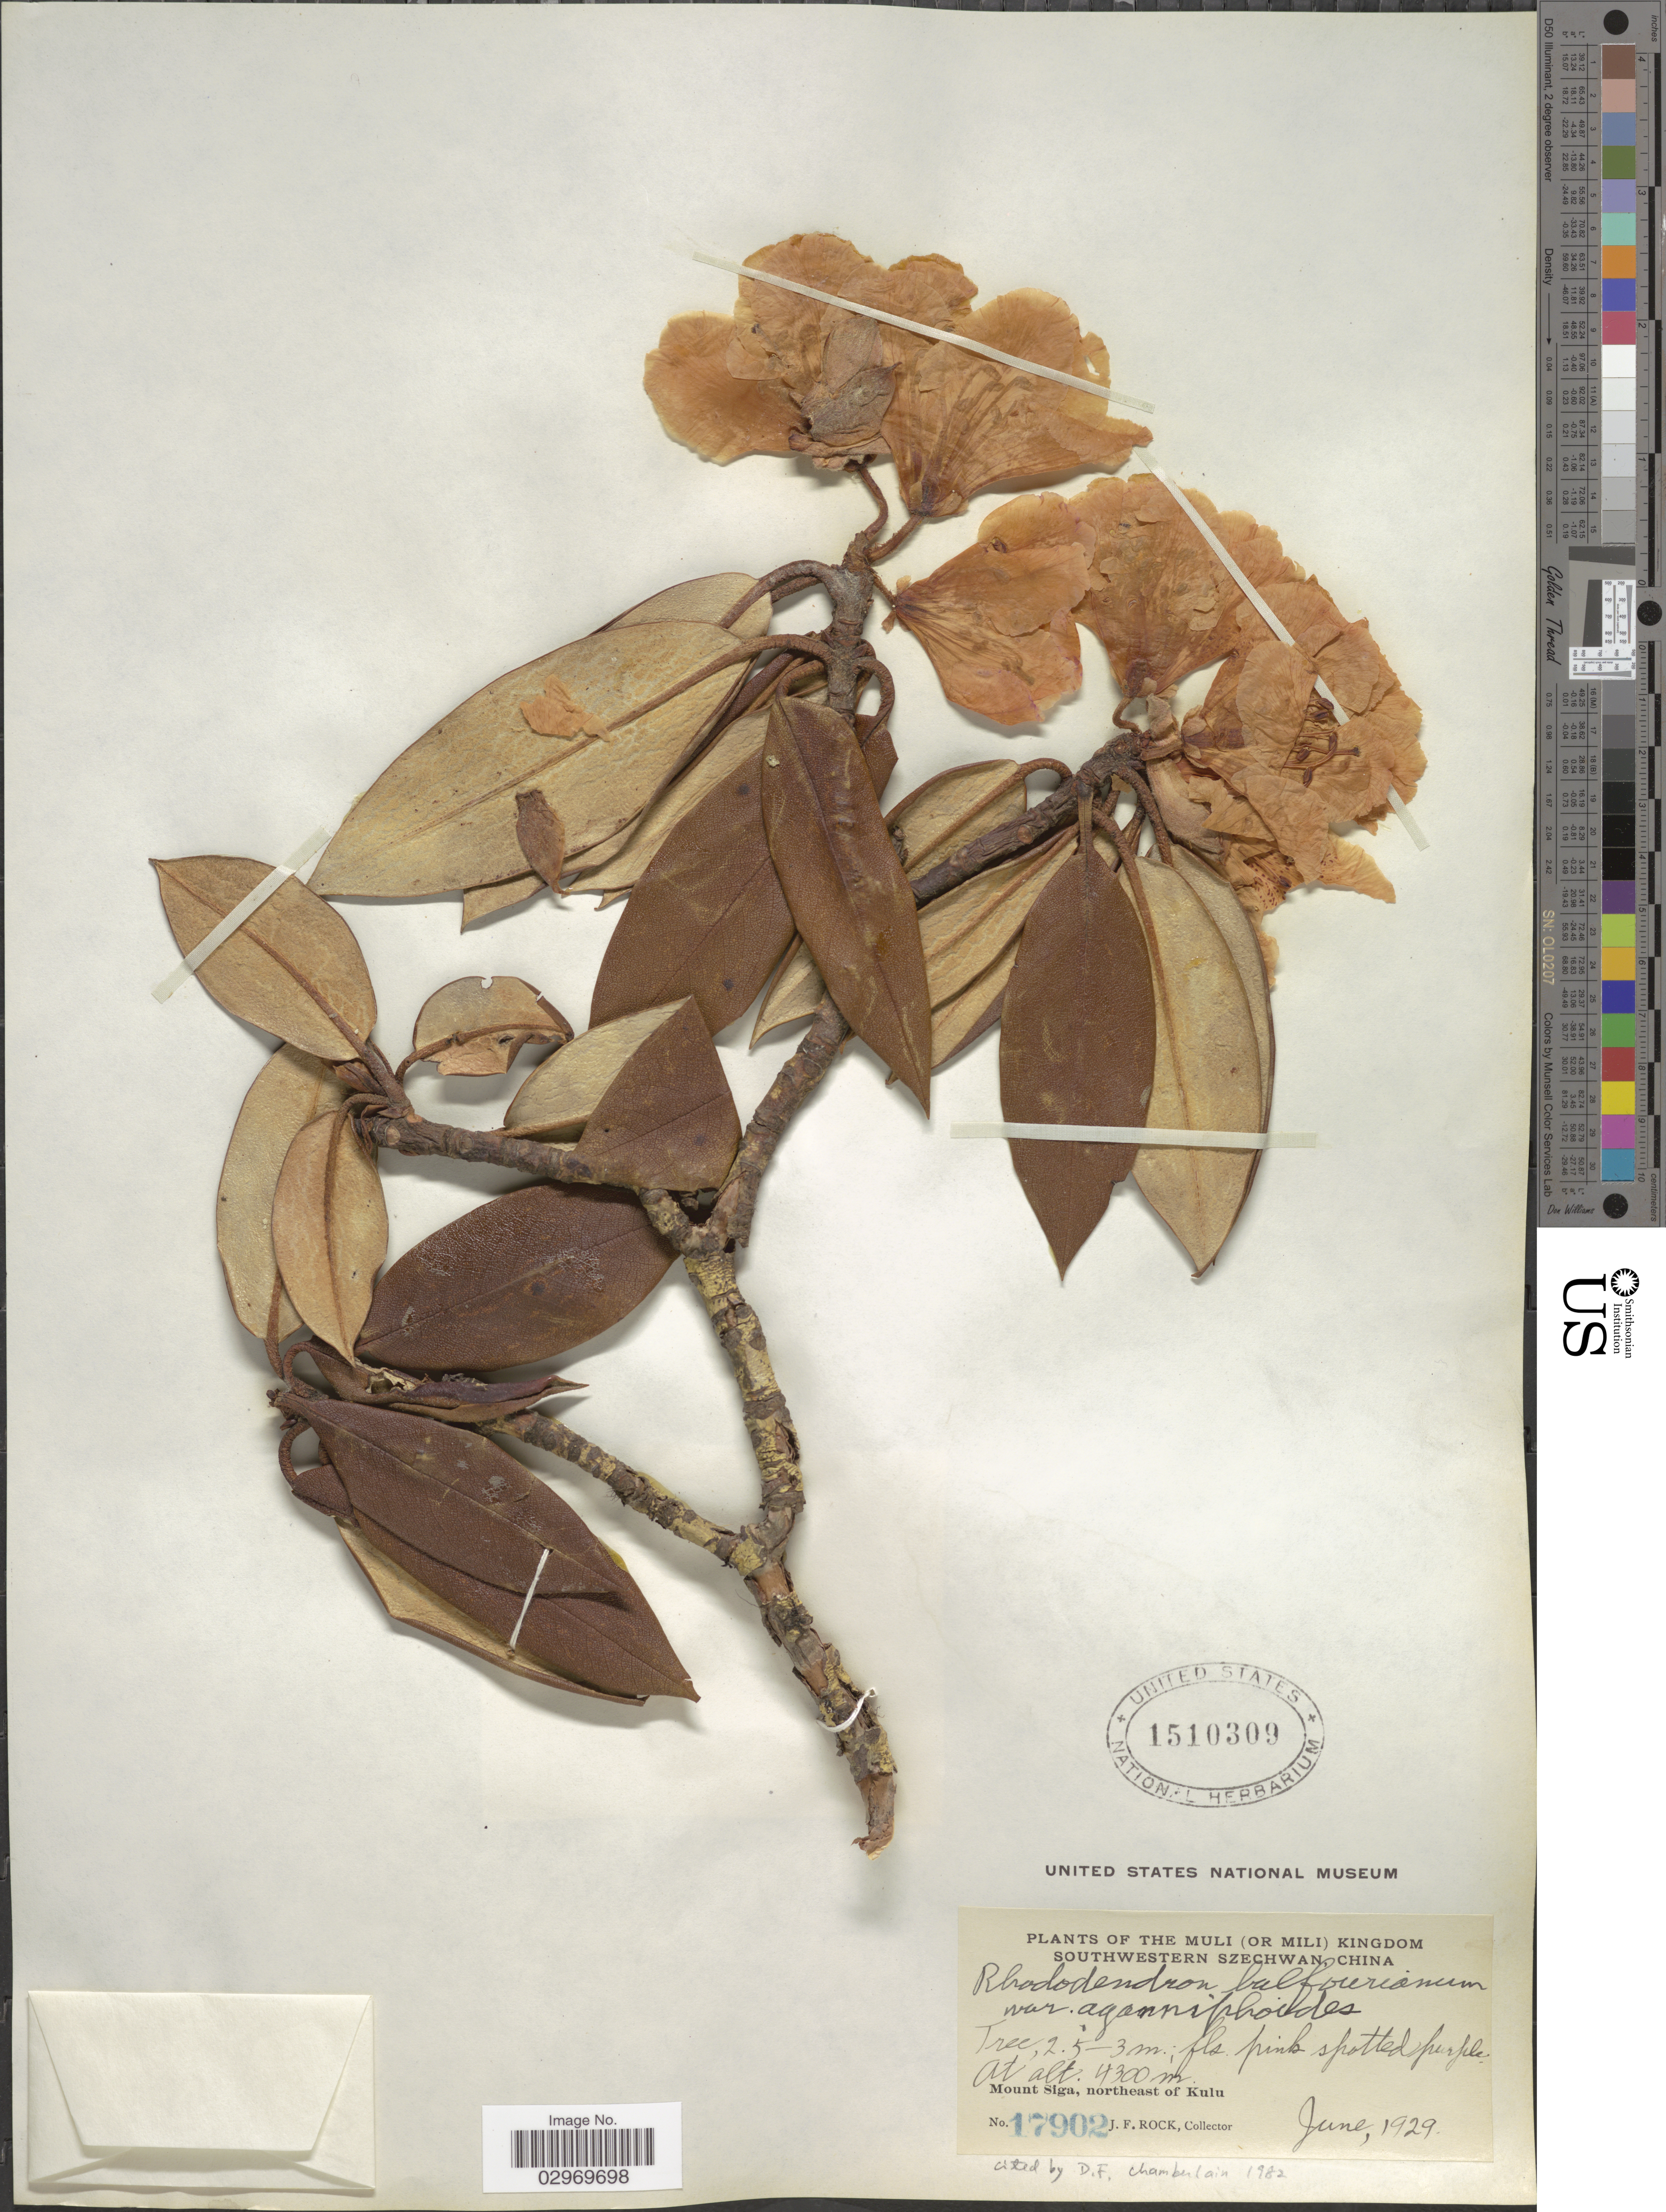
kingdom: Plantae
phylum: Tracheophyta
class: Magnoliopsida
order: Ericales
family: Ericaceae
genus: Rhododendron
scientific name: Rhododendron balfourianum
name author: Diels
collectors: J. Rock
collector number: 17902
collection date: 1929-06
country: China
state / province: Sichuan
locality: The Muli (or Mili) Kingdom, Southwestern Szechwan. Mount Siga, northeast of Kulu.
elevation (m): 4300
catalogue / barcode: US 1510309